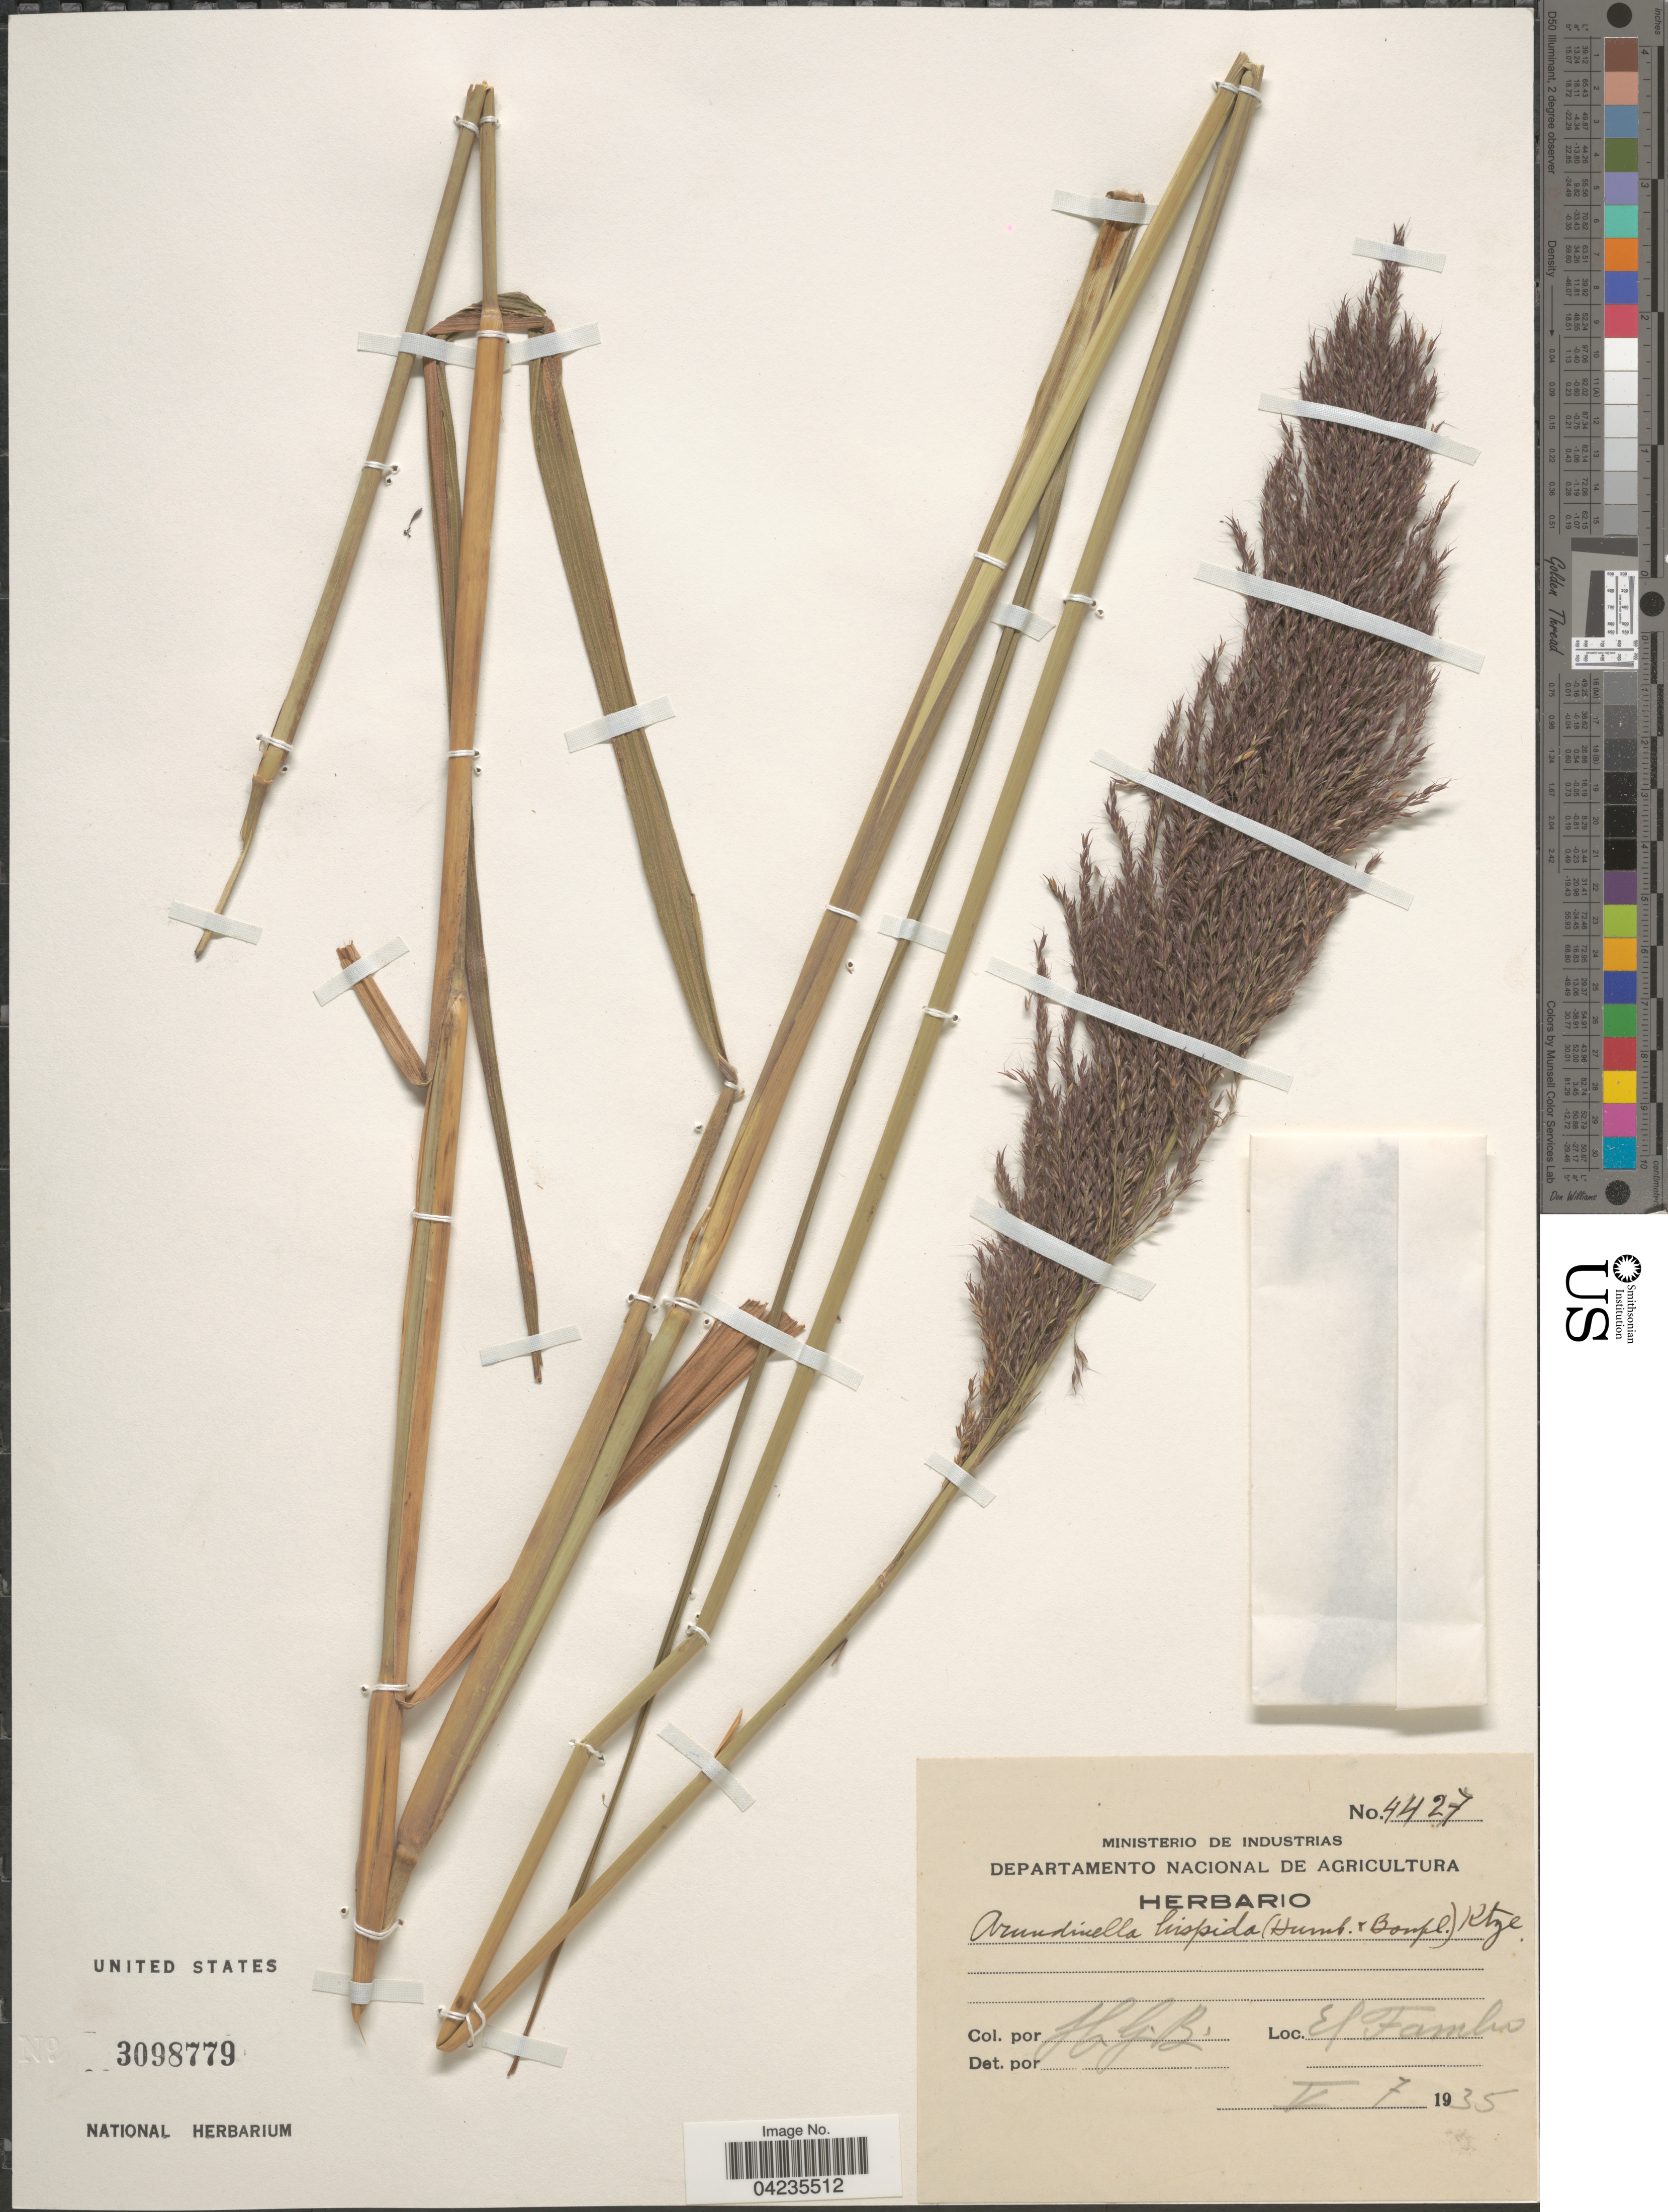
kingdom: Plantae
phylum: Tracheophyta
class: Liliopsida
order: Poales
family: Poaceae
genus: Arundinella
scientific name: Arundinella hispida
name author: (Humb. & Bonpl. ex Willd.) Kuntze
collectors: H. G. B.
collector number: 4427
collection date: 1935-05-07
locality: El Tambo.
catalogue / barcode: US 3098779